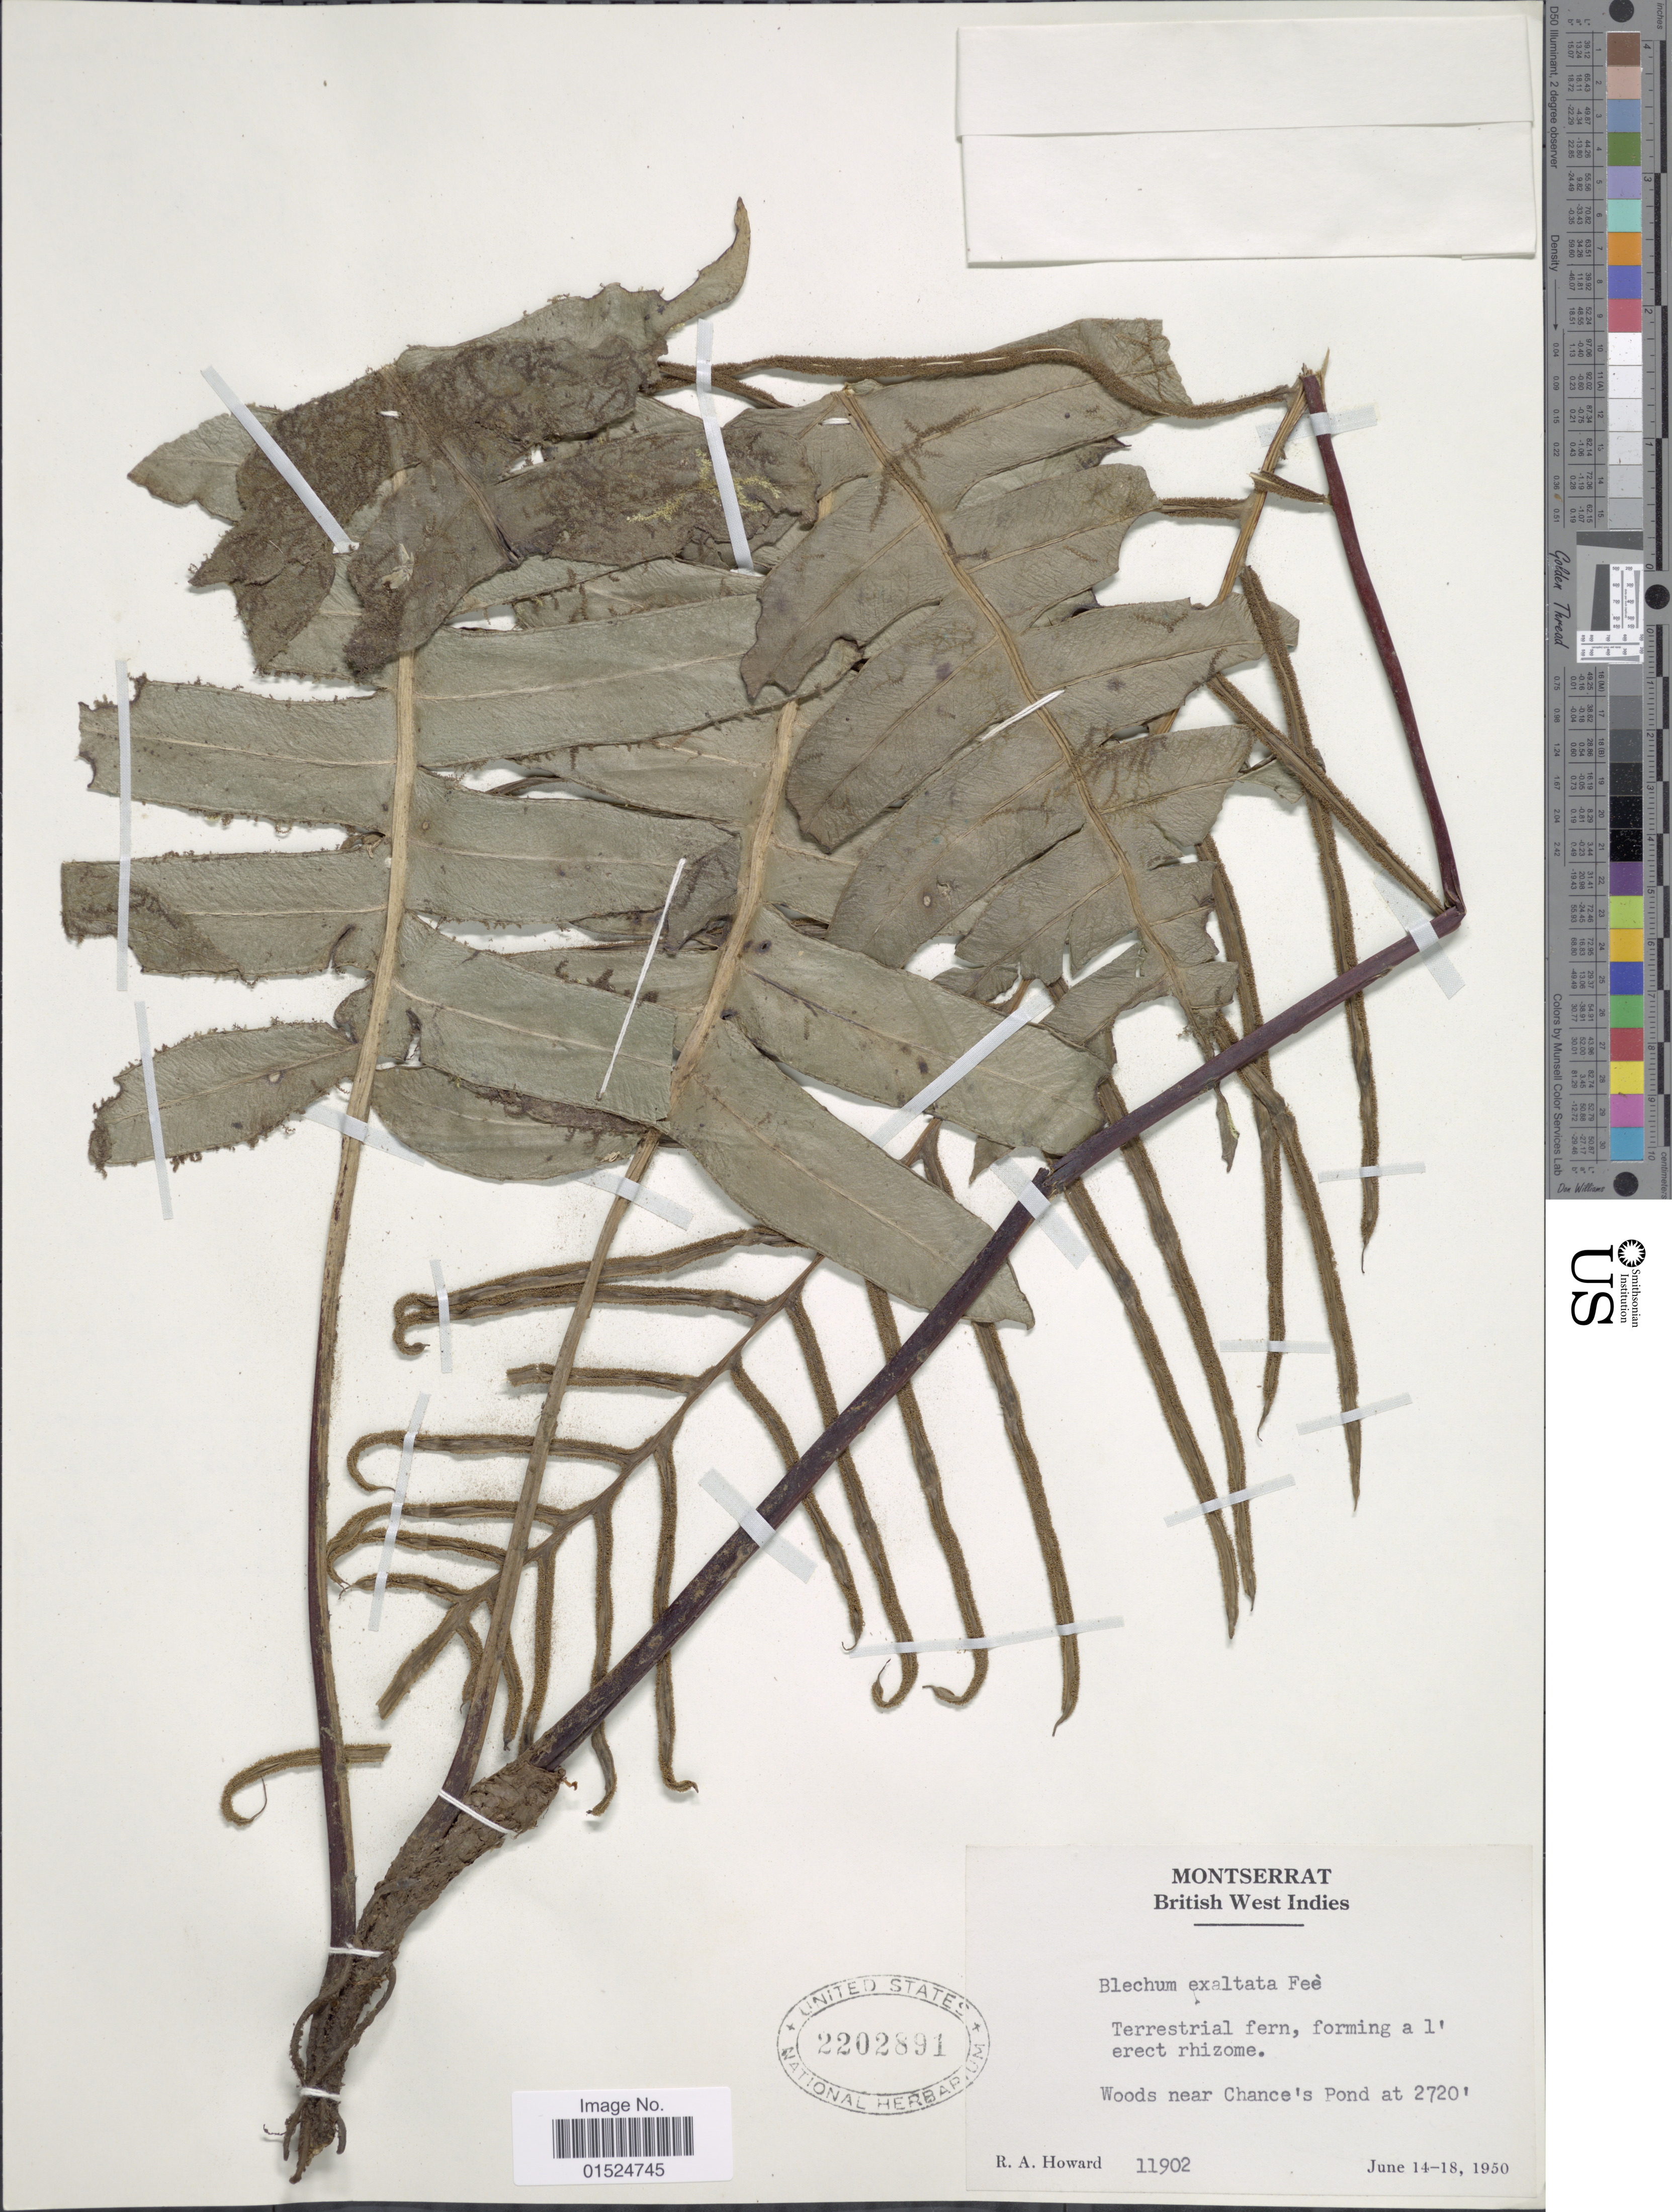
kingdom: Plantae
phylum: Tracheophyta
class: Polypodiopsida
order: Polypodiales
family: Blechnaceae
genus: Blechnum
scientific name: Blechnum exaltatum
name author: (Fée) Duek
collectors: R. A. Howard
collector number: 11902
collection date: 1950-06-14/1950-06-18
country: Montserrat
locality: British West Indies, Woods near Chance's Pond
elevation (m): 829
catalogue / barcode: US 2202891